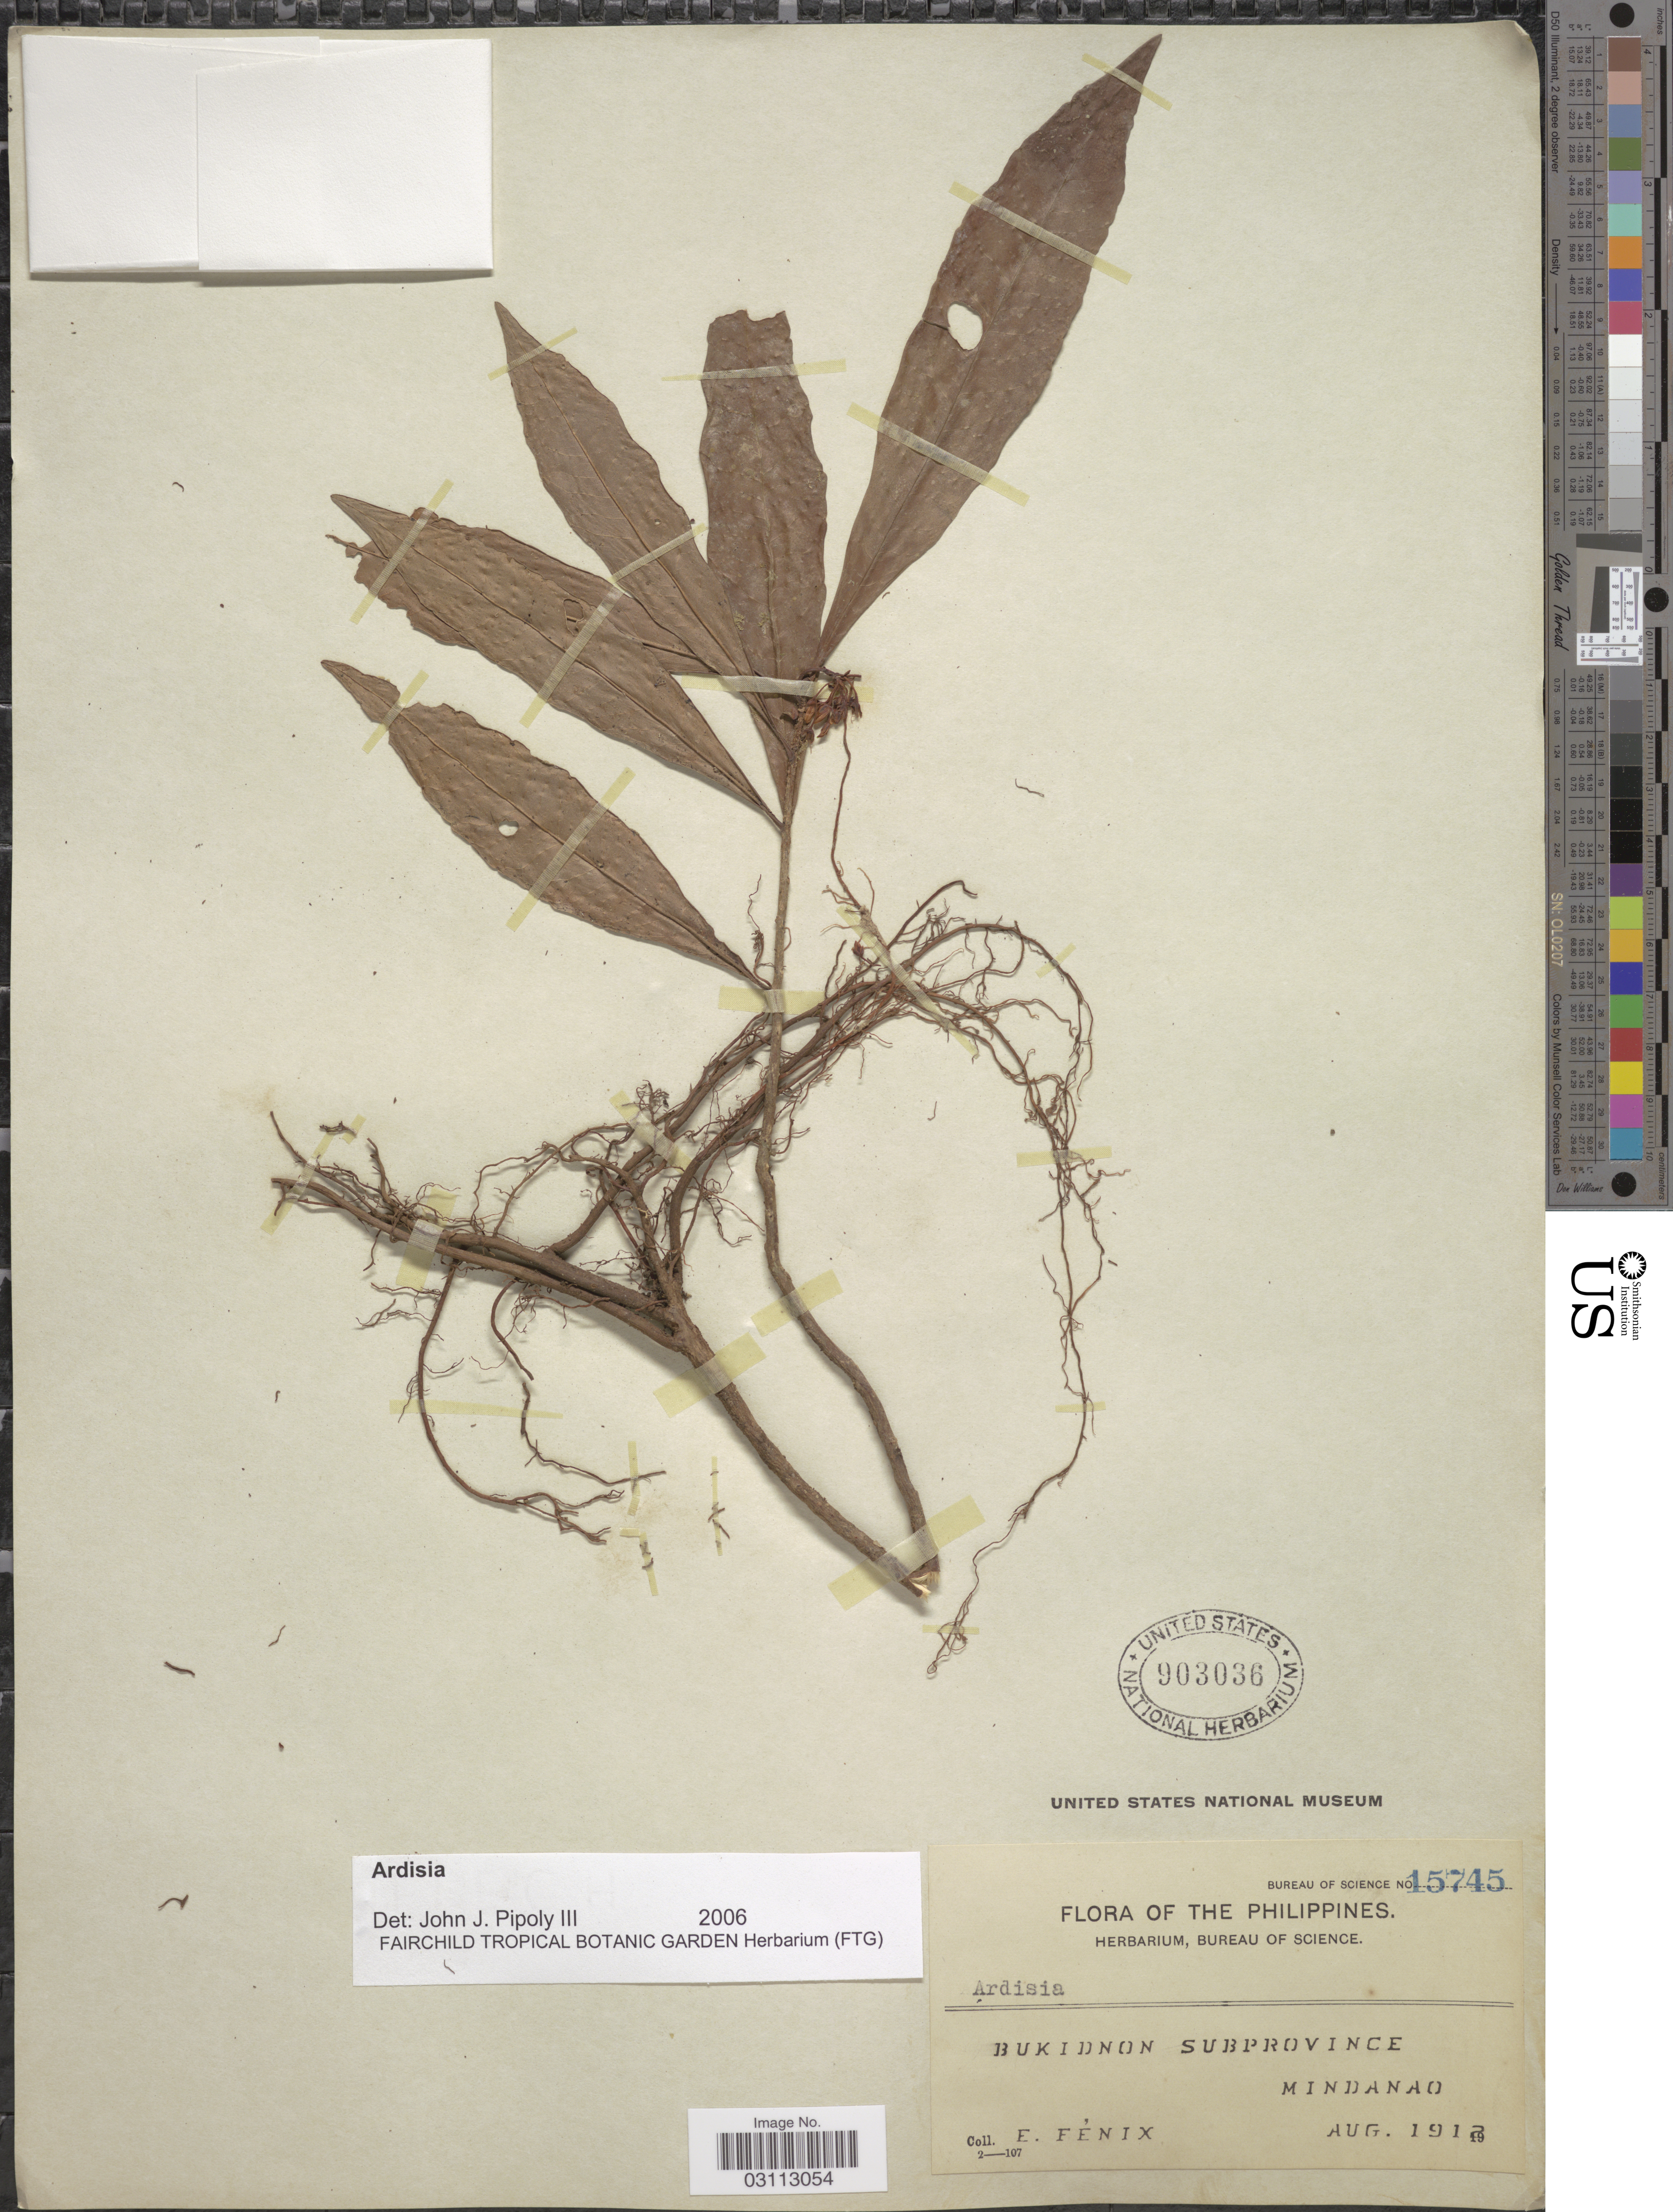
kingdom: Plantae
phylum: Tracheophyta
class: Magnoliopsida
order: Ericales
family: Primulaceae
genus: Ardisia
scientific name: Ardisia sp.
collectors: E. Fénix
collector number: Bureau of Science 15745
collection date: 1912-08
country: Philippines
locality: Bukidnon subprovince. Mindanao.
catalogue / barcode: US 903036